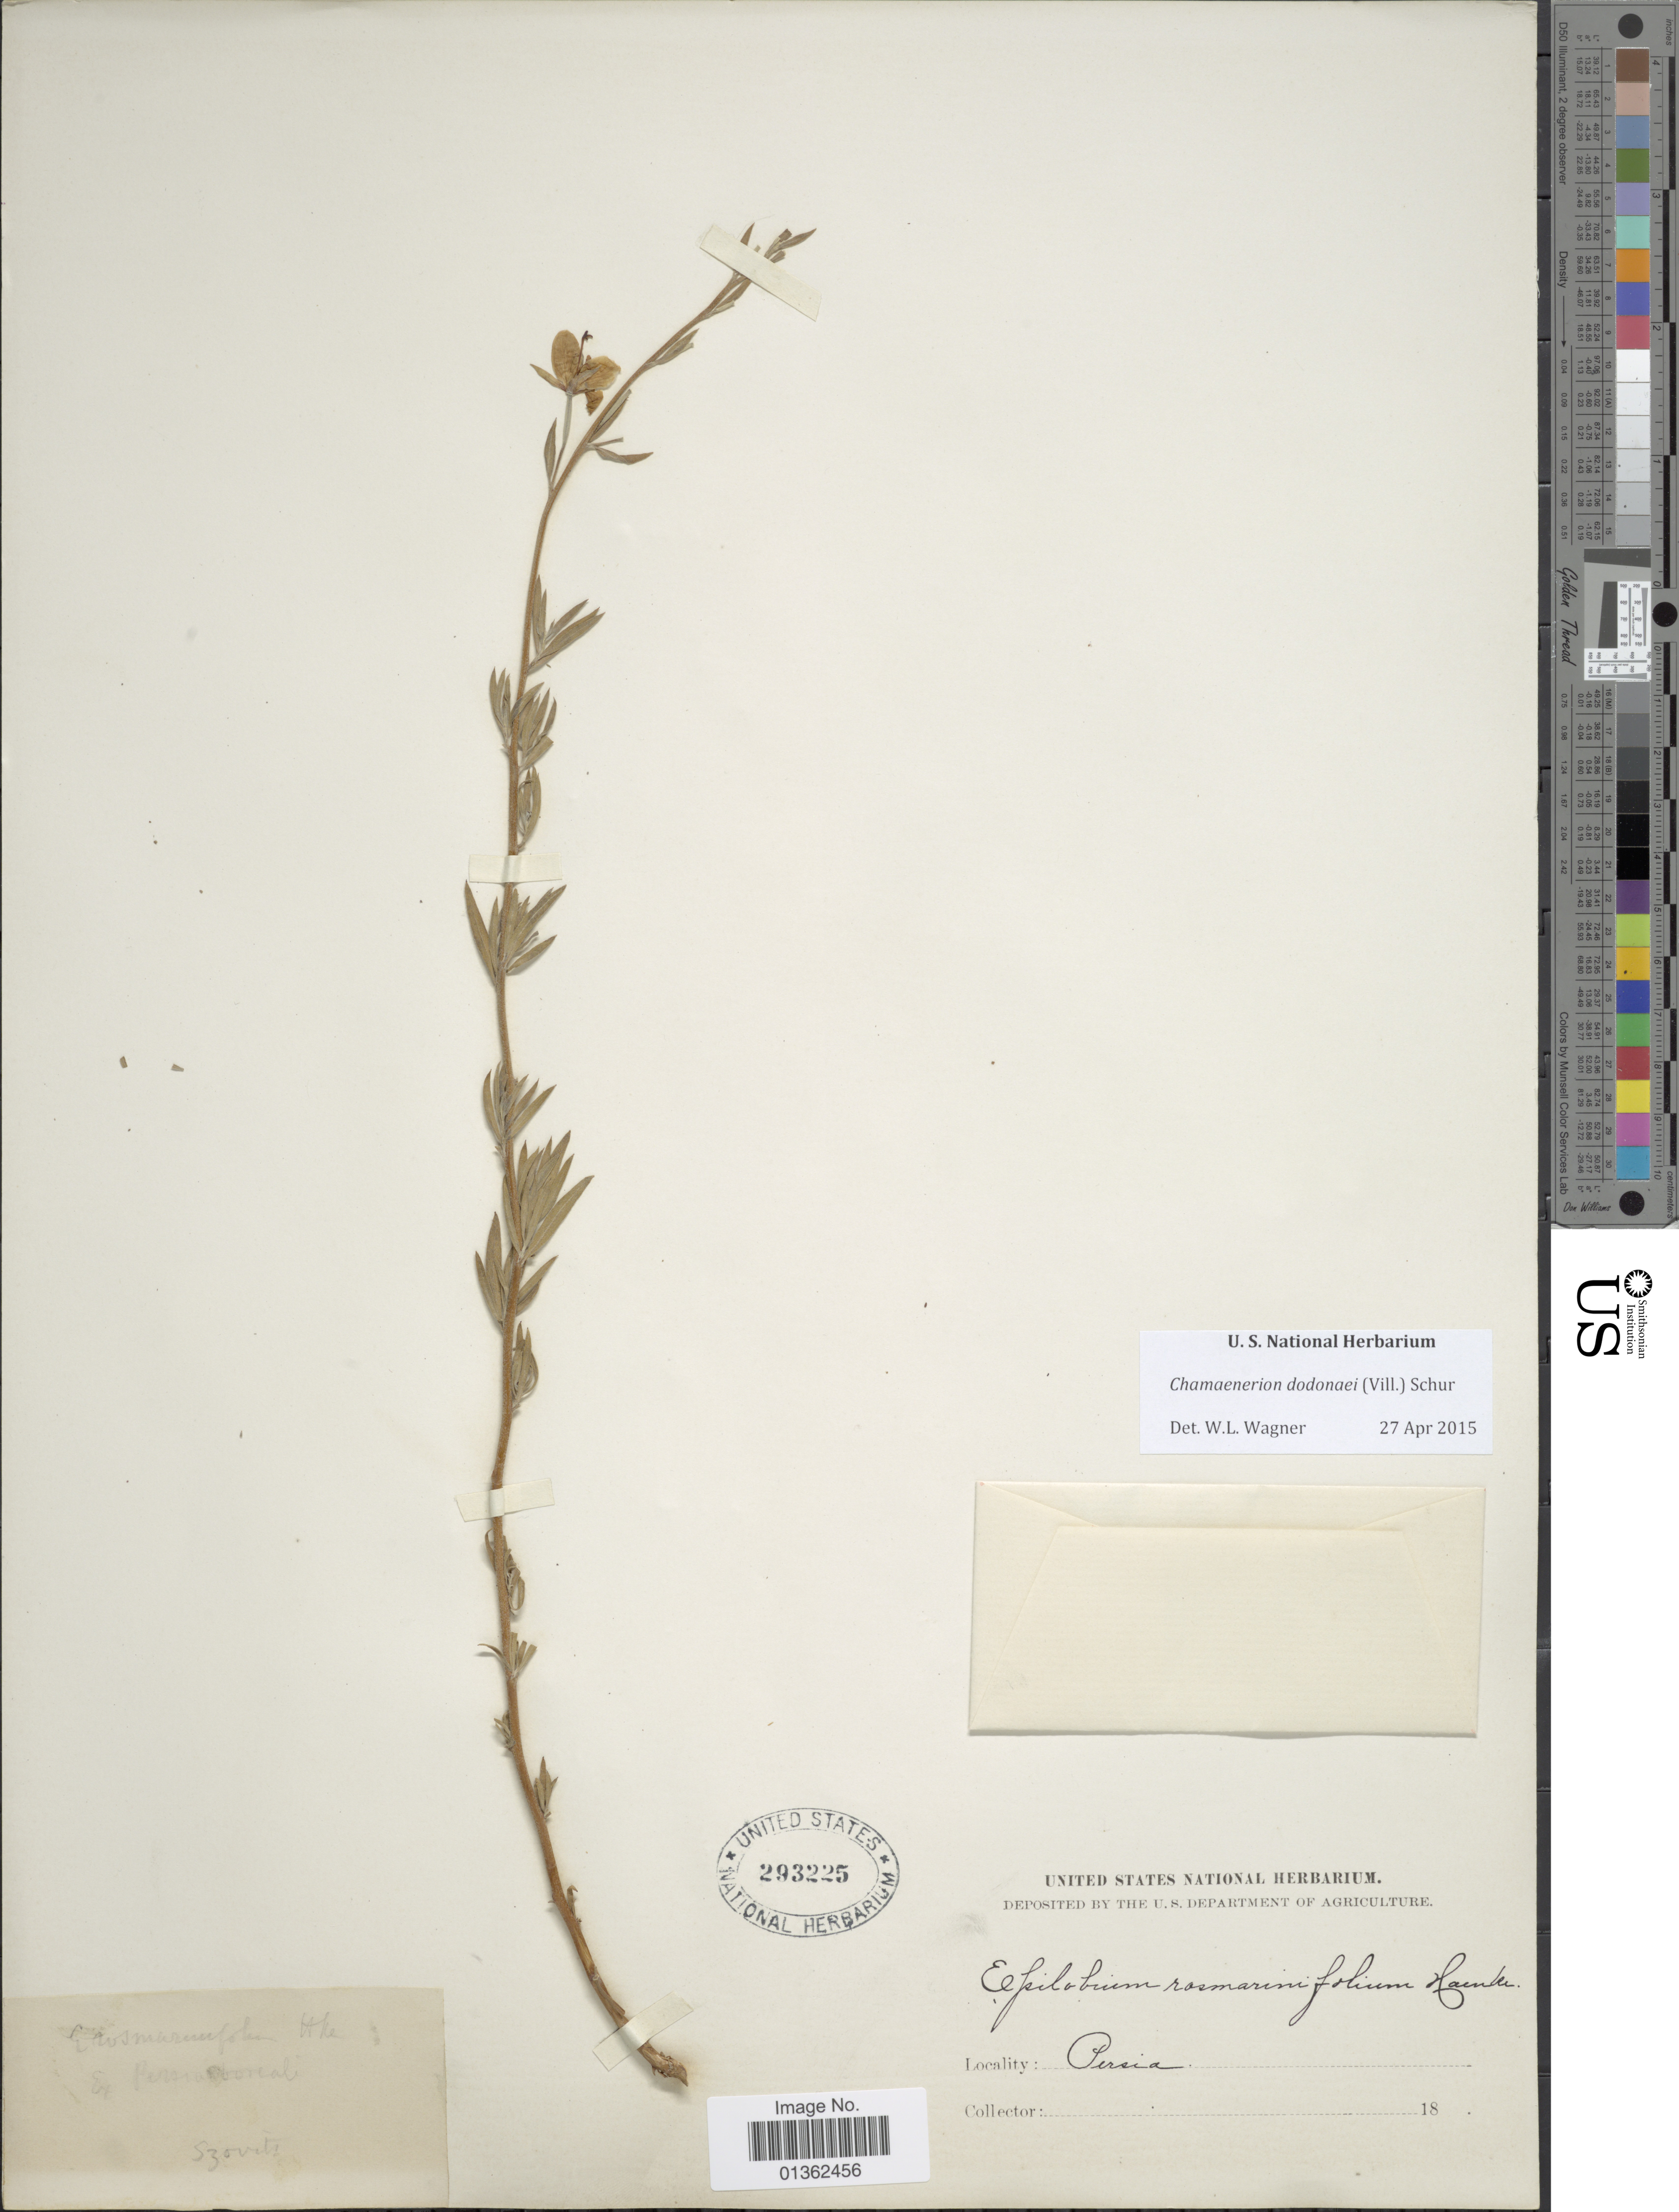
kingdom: Plantae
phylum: Tracheophyta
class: Magnoliopsida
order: Myrtales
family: Onagraceae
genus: Chamaenerion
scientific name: Chamaenerion dodonaei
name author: (Vill.) Schur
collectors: U.S. National Herbarium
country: Iran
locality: Persia.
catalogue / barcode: US 293225